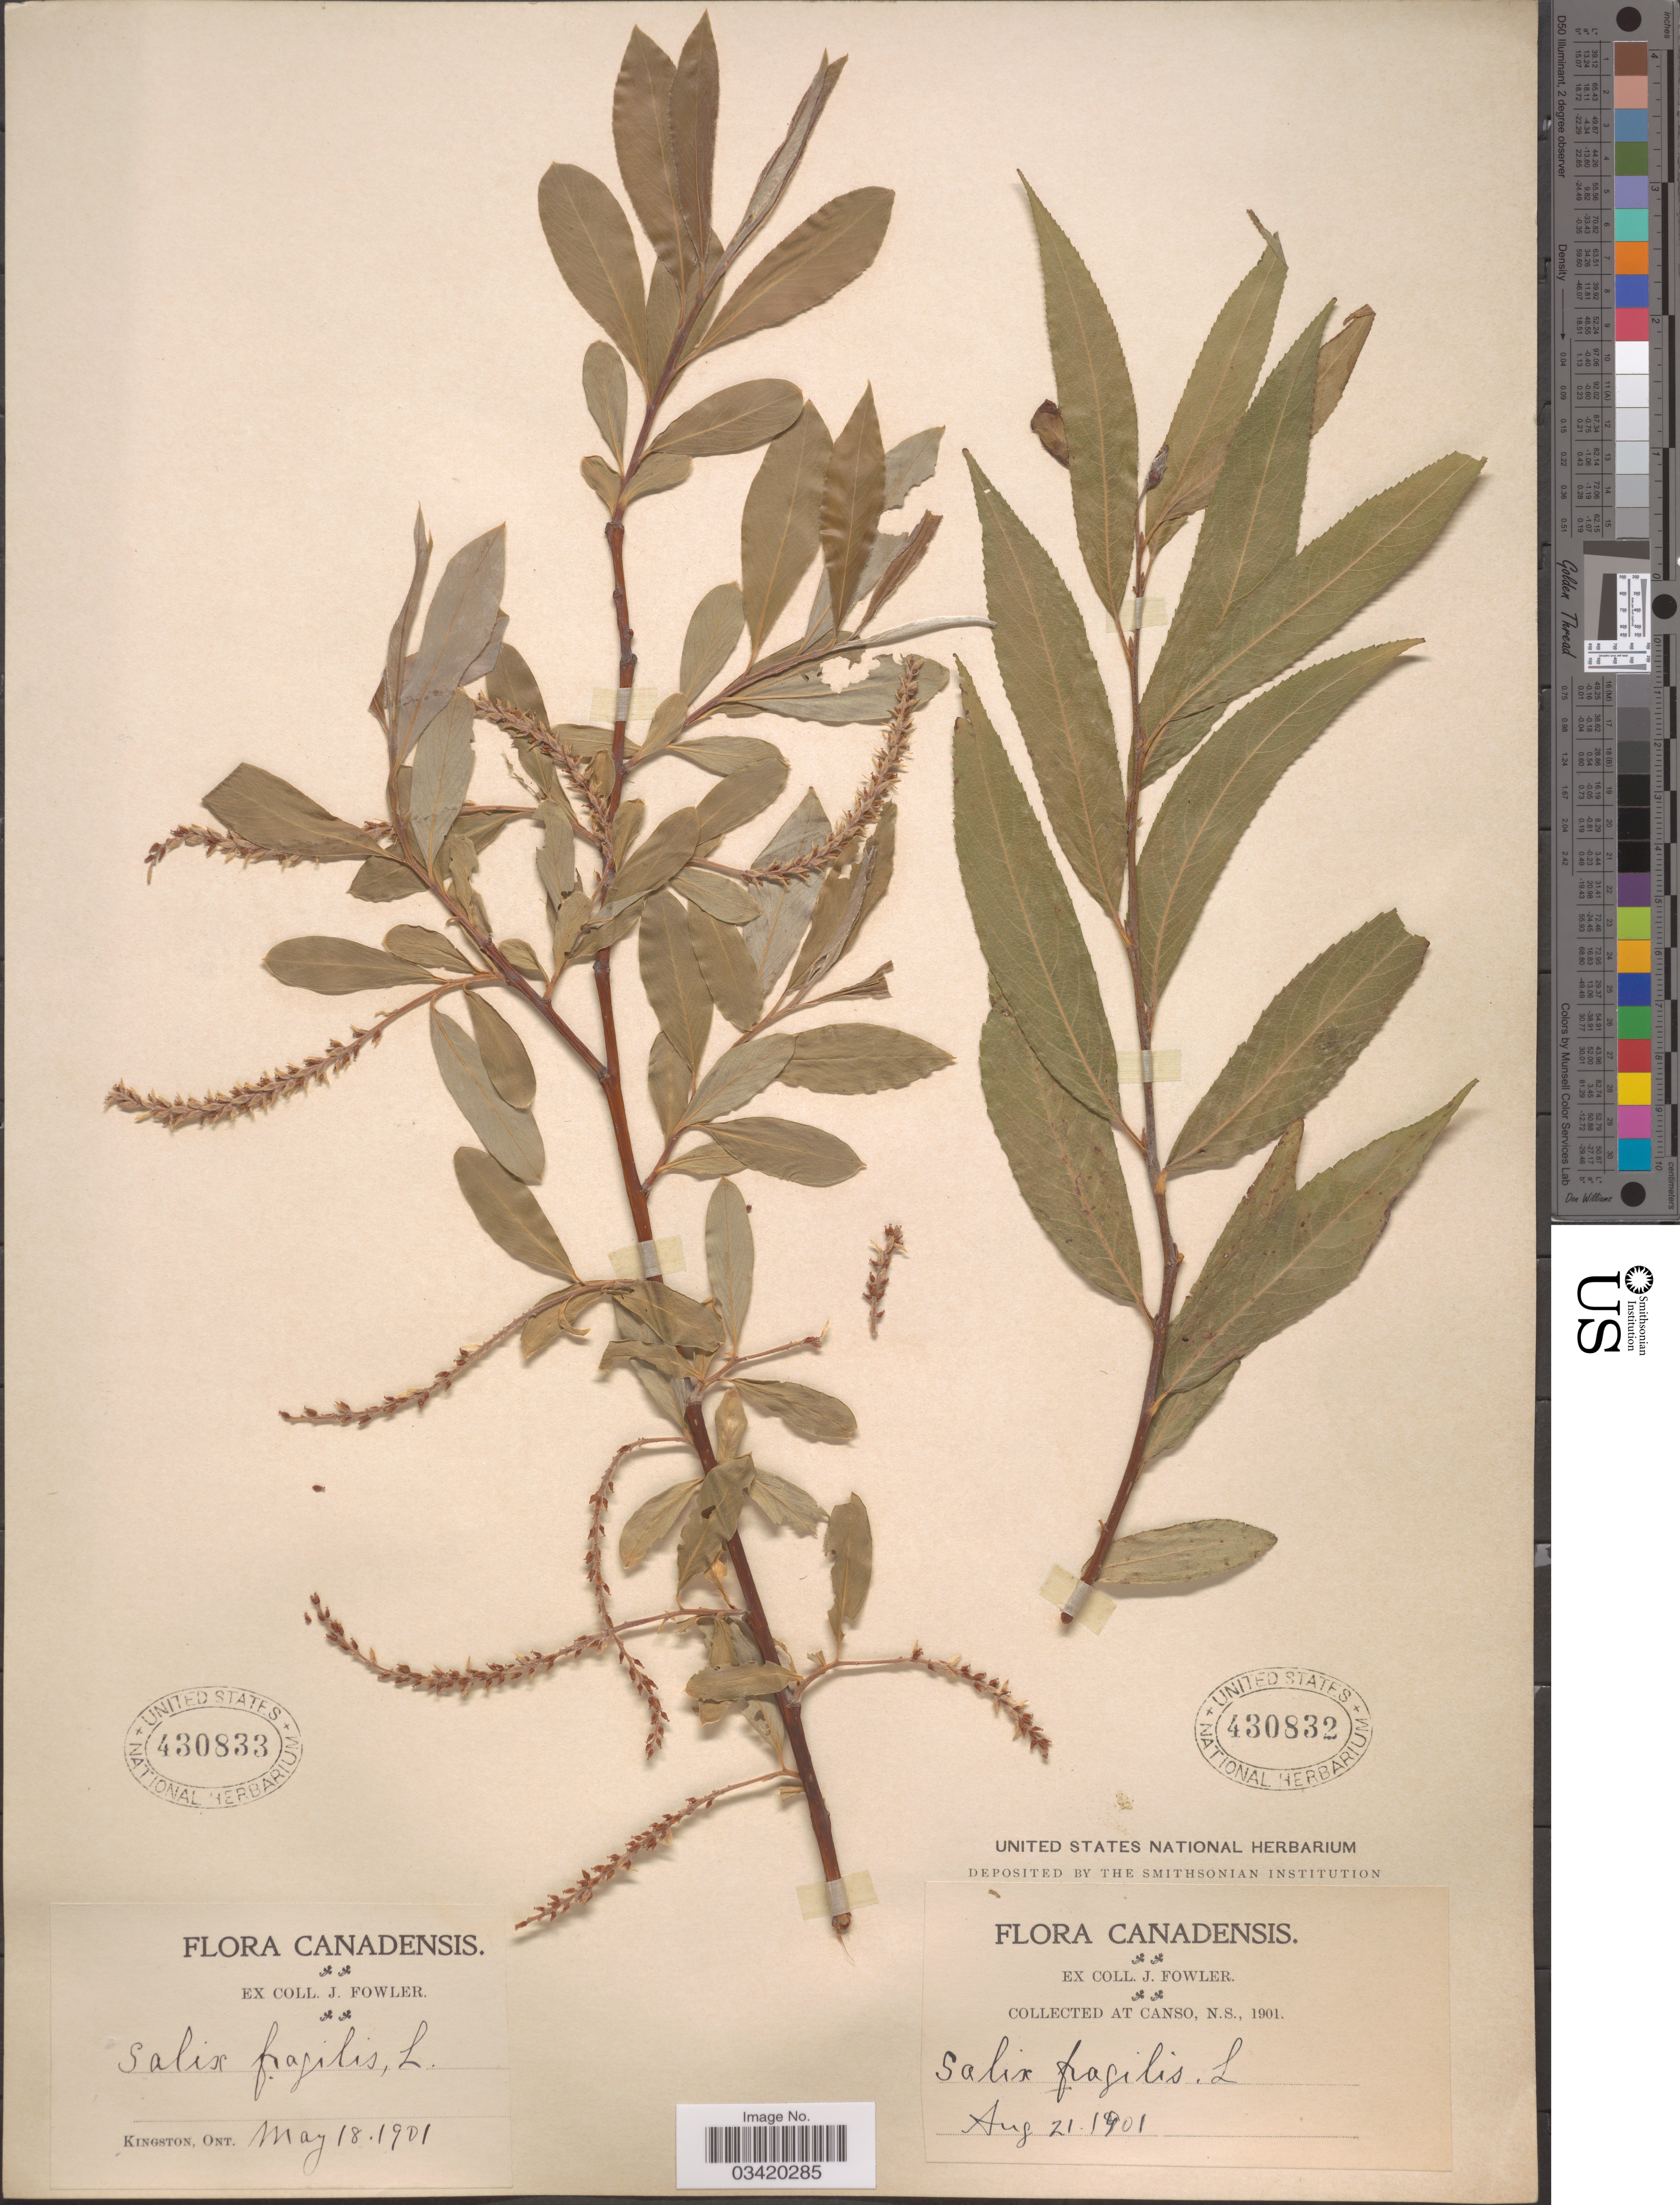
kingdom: Plantae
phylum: Tracheophyta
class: Magnoliopsida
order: Malpighiales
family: Salicaceae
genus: Salix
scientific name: Salix fragilis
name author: L.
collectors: J. Fowler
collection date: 1901-05-18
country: Canada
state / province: Ontario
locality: Kingston.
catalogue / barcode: US 430833